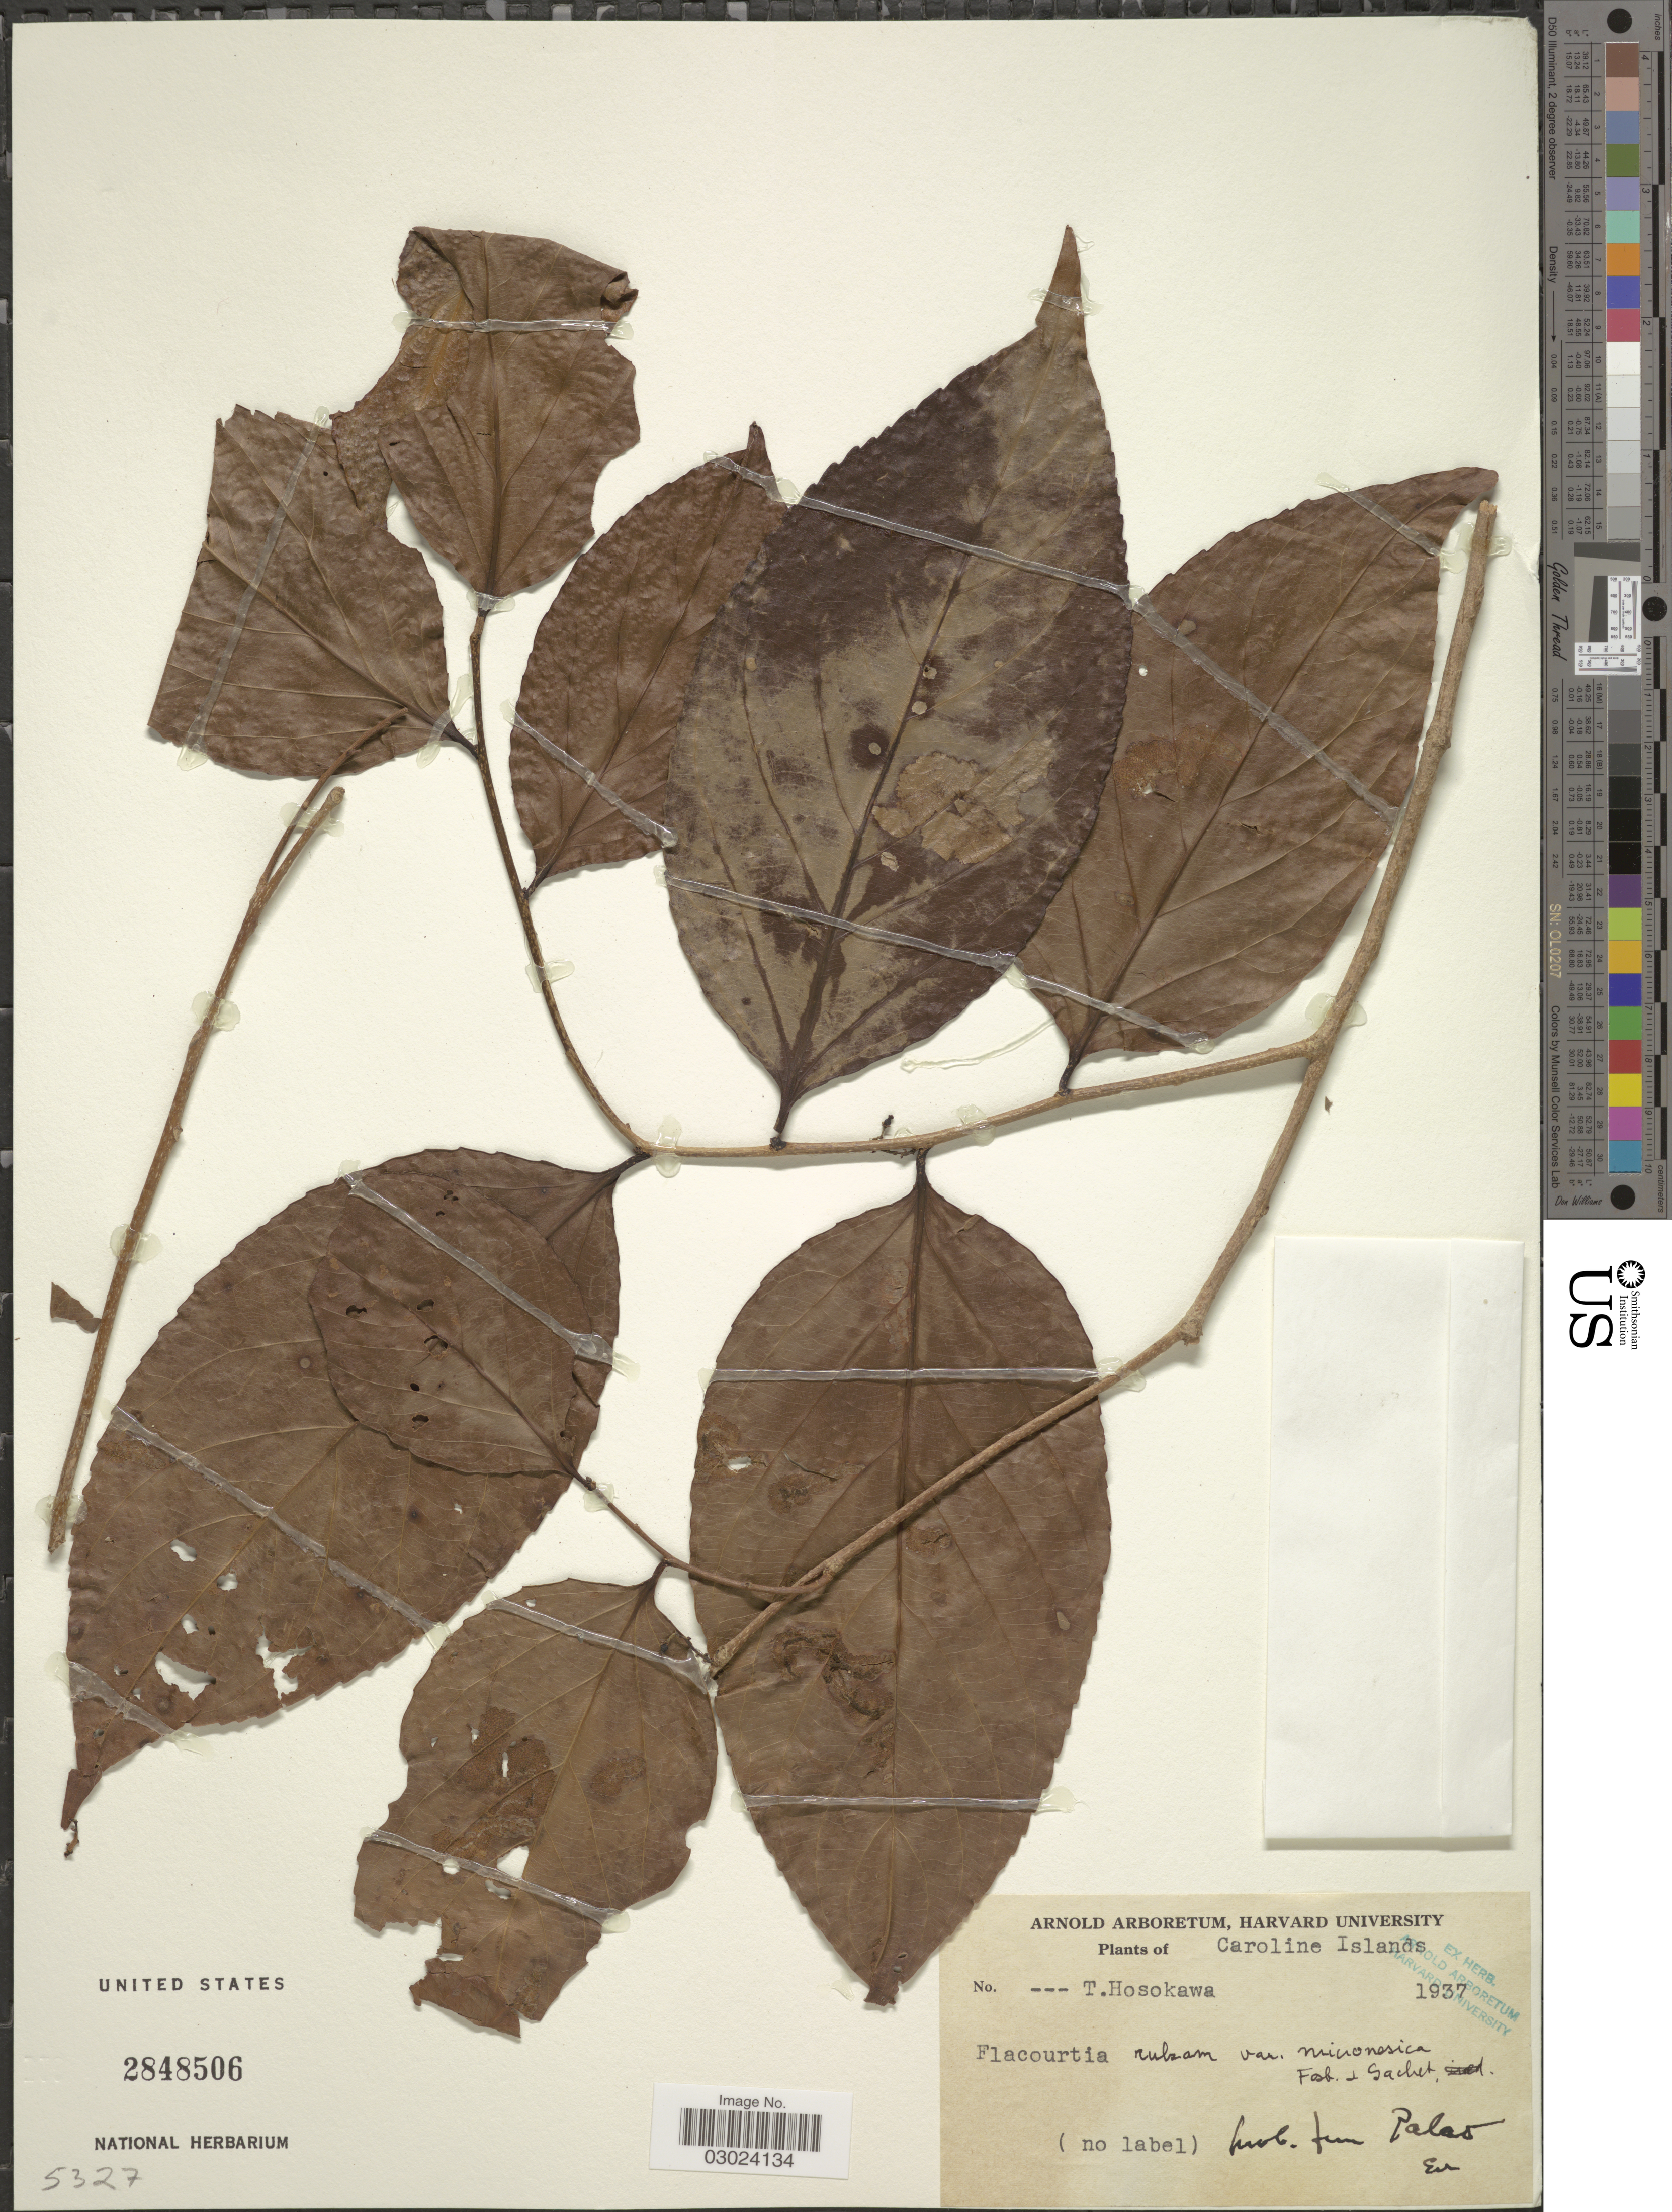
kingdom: Plantae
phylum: Tracheophyta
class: Magnoliopsida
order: Malpighiales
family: Salicaceae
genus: Flacourtia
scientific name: Flacourtia rukam var. micronesica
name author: Fosberg & Sachet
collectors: T. Hosokawa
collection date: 1937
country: Palau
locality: Caroline Islands. Palao.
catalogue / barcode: US 2848506